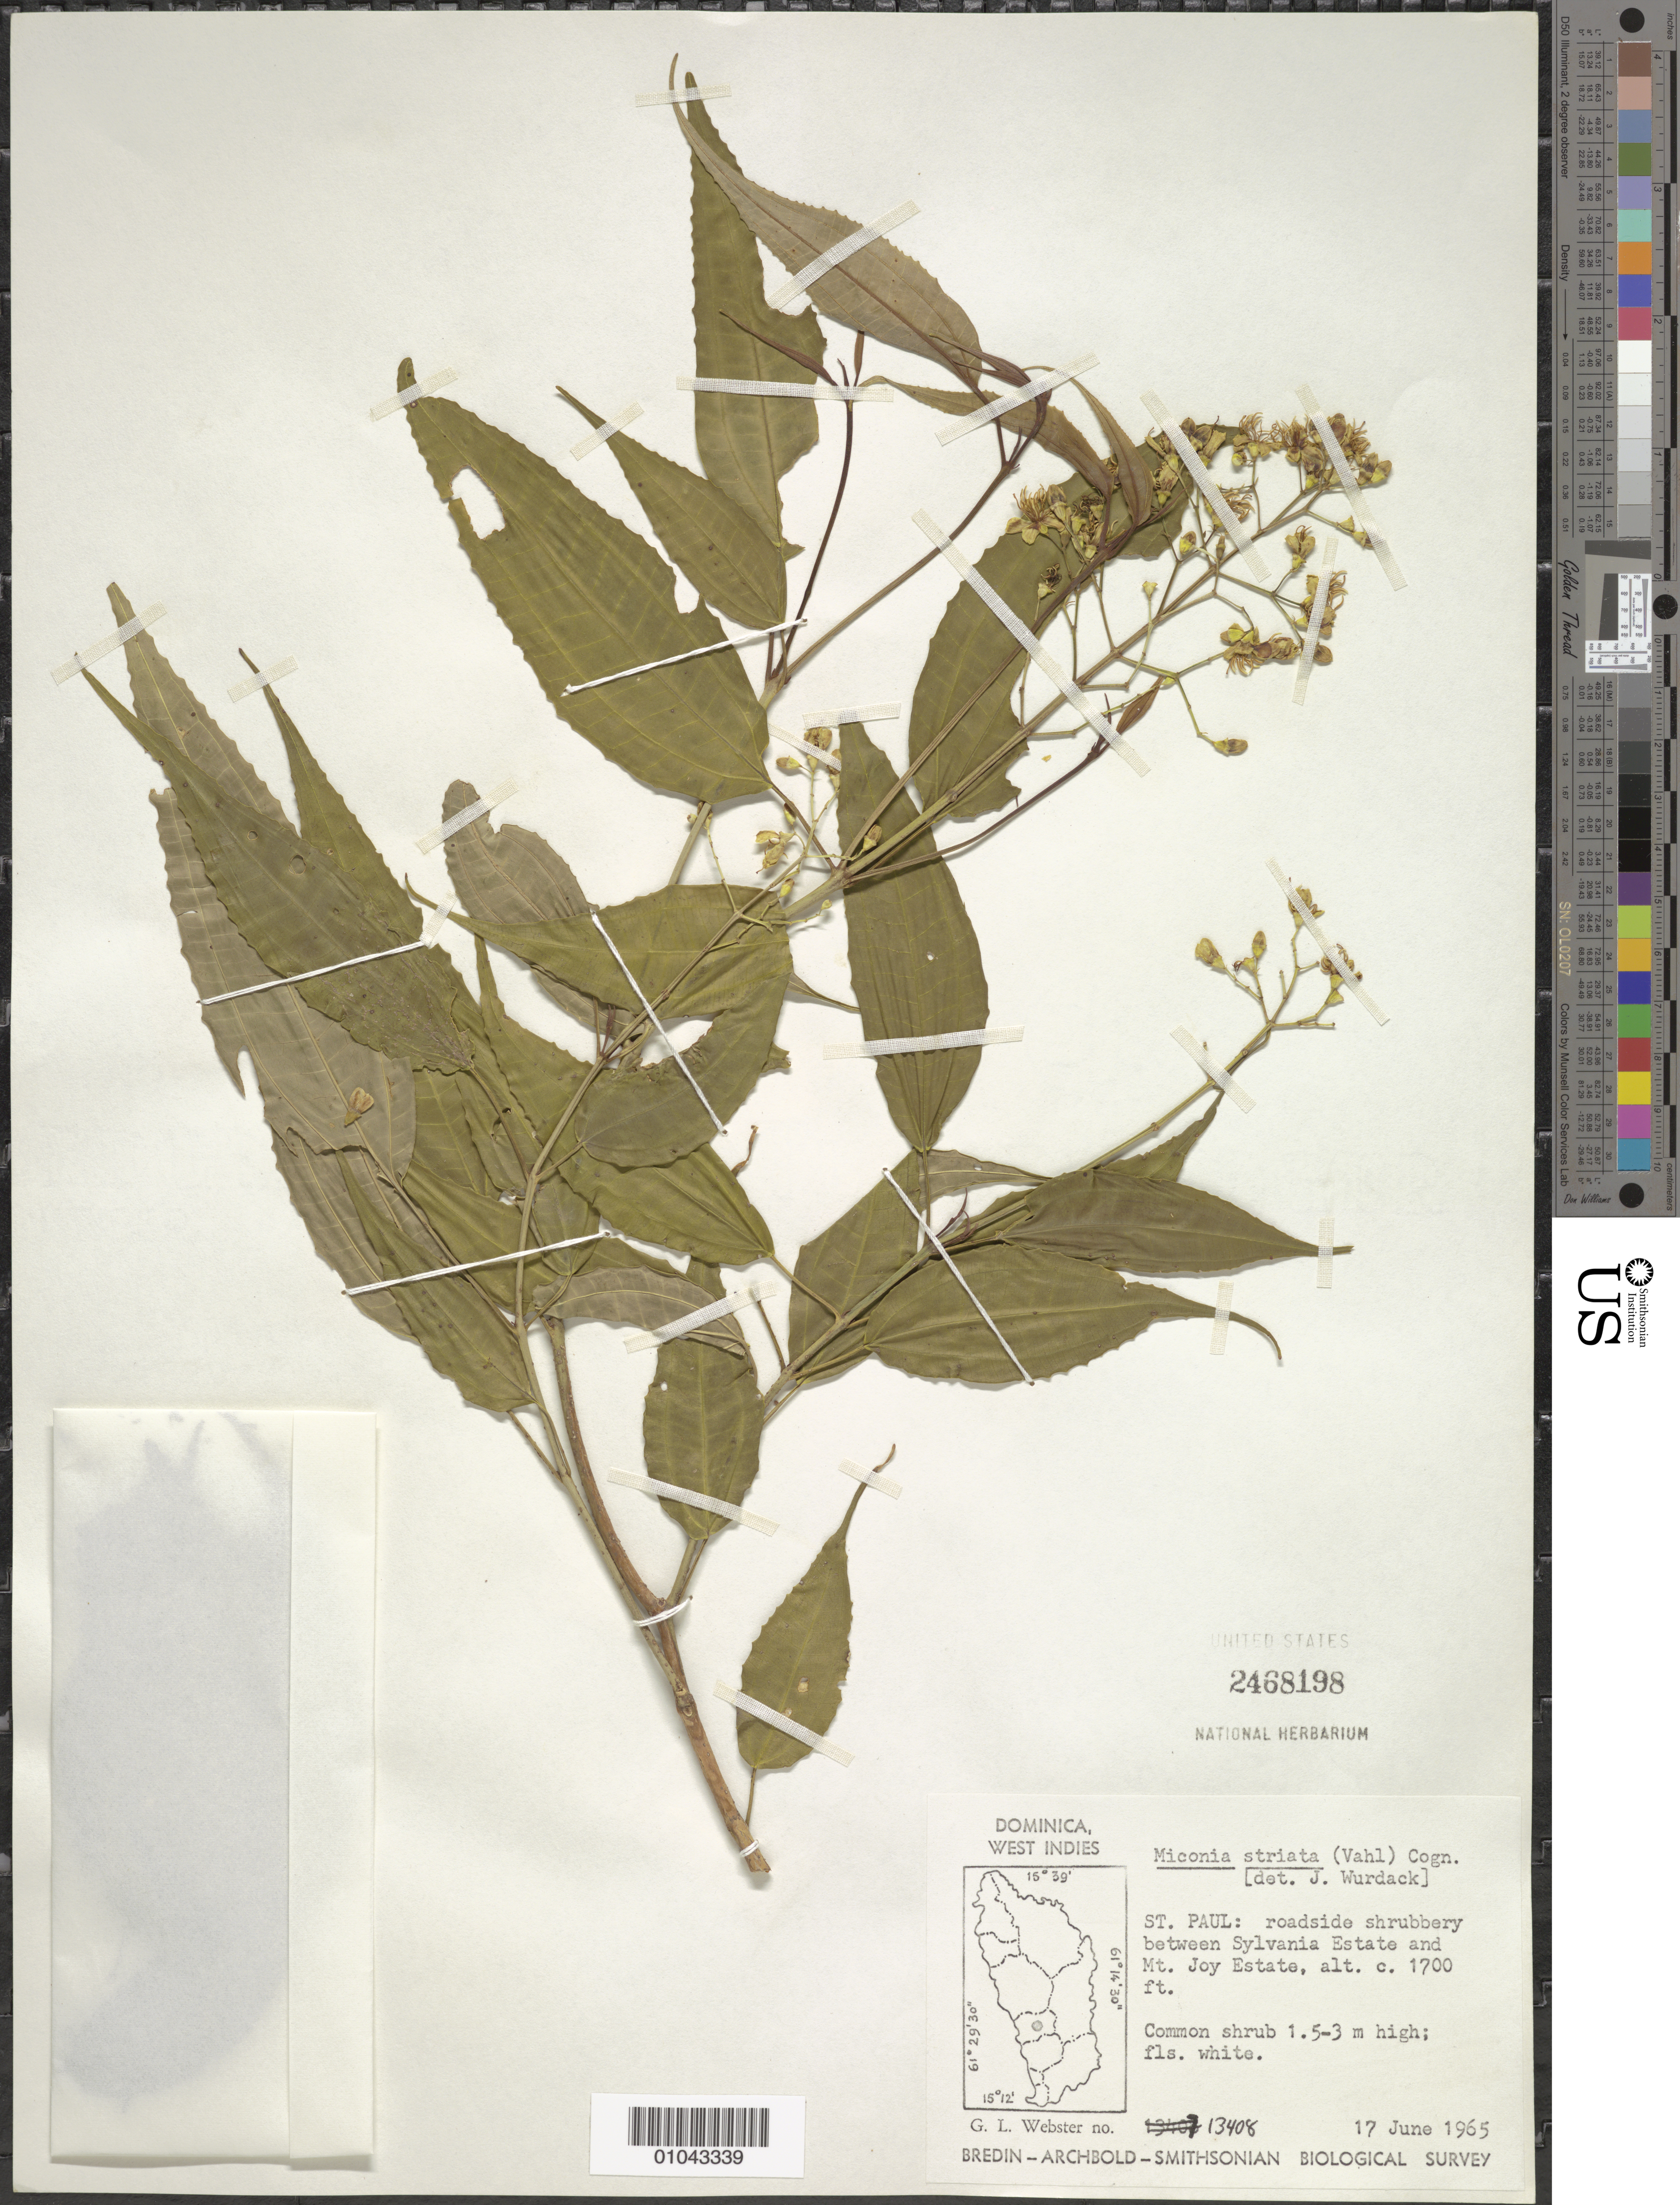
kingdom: Plantae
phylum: Tracheophyta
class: Magnoliopsida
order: Myrtales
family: Melastomataceae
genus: Miconia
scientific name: Miconia striata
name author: (Vahl) Cogn.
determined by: Wurdack, John J., (US), US (UNITED STATES)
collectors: G. L. Webster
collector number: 13408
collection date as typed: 17 Jun 1965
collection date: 1965-06-17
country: Dominica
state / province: St. Paul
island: Dominica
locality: Between Sylvania Estate and Mt. Joy Estate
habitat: Roadside shrubbery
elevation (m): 518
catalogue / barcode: US 2468198